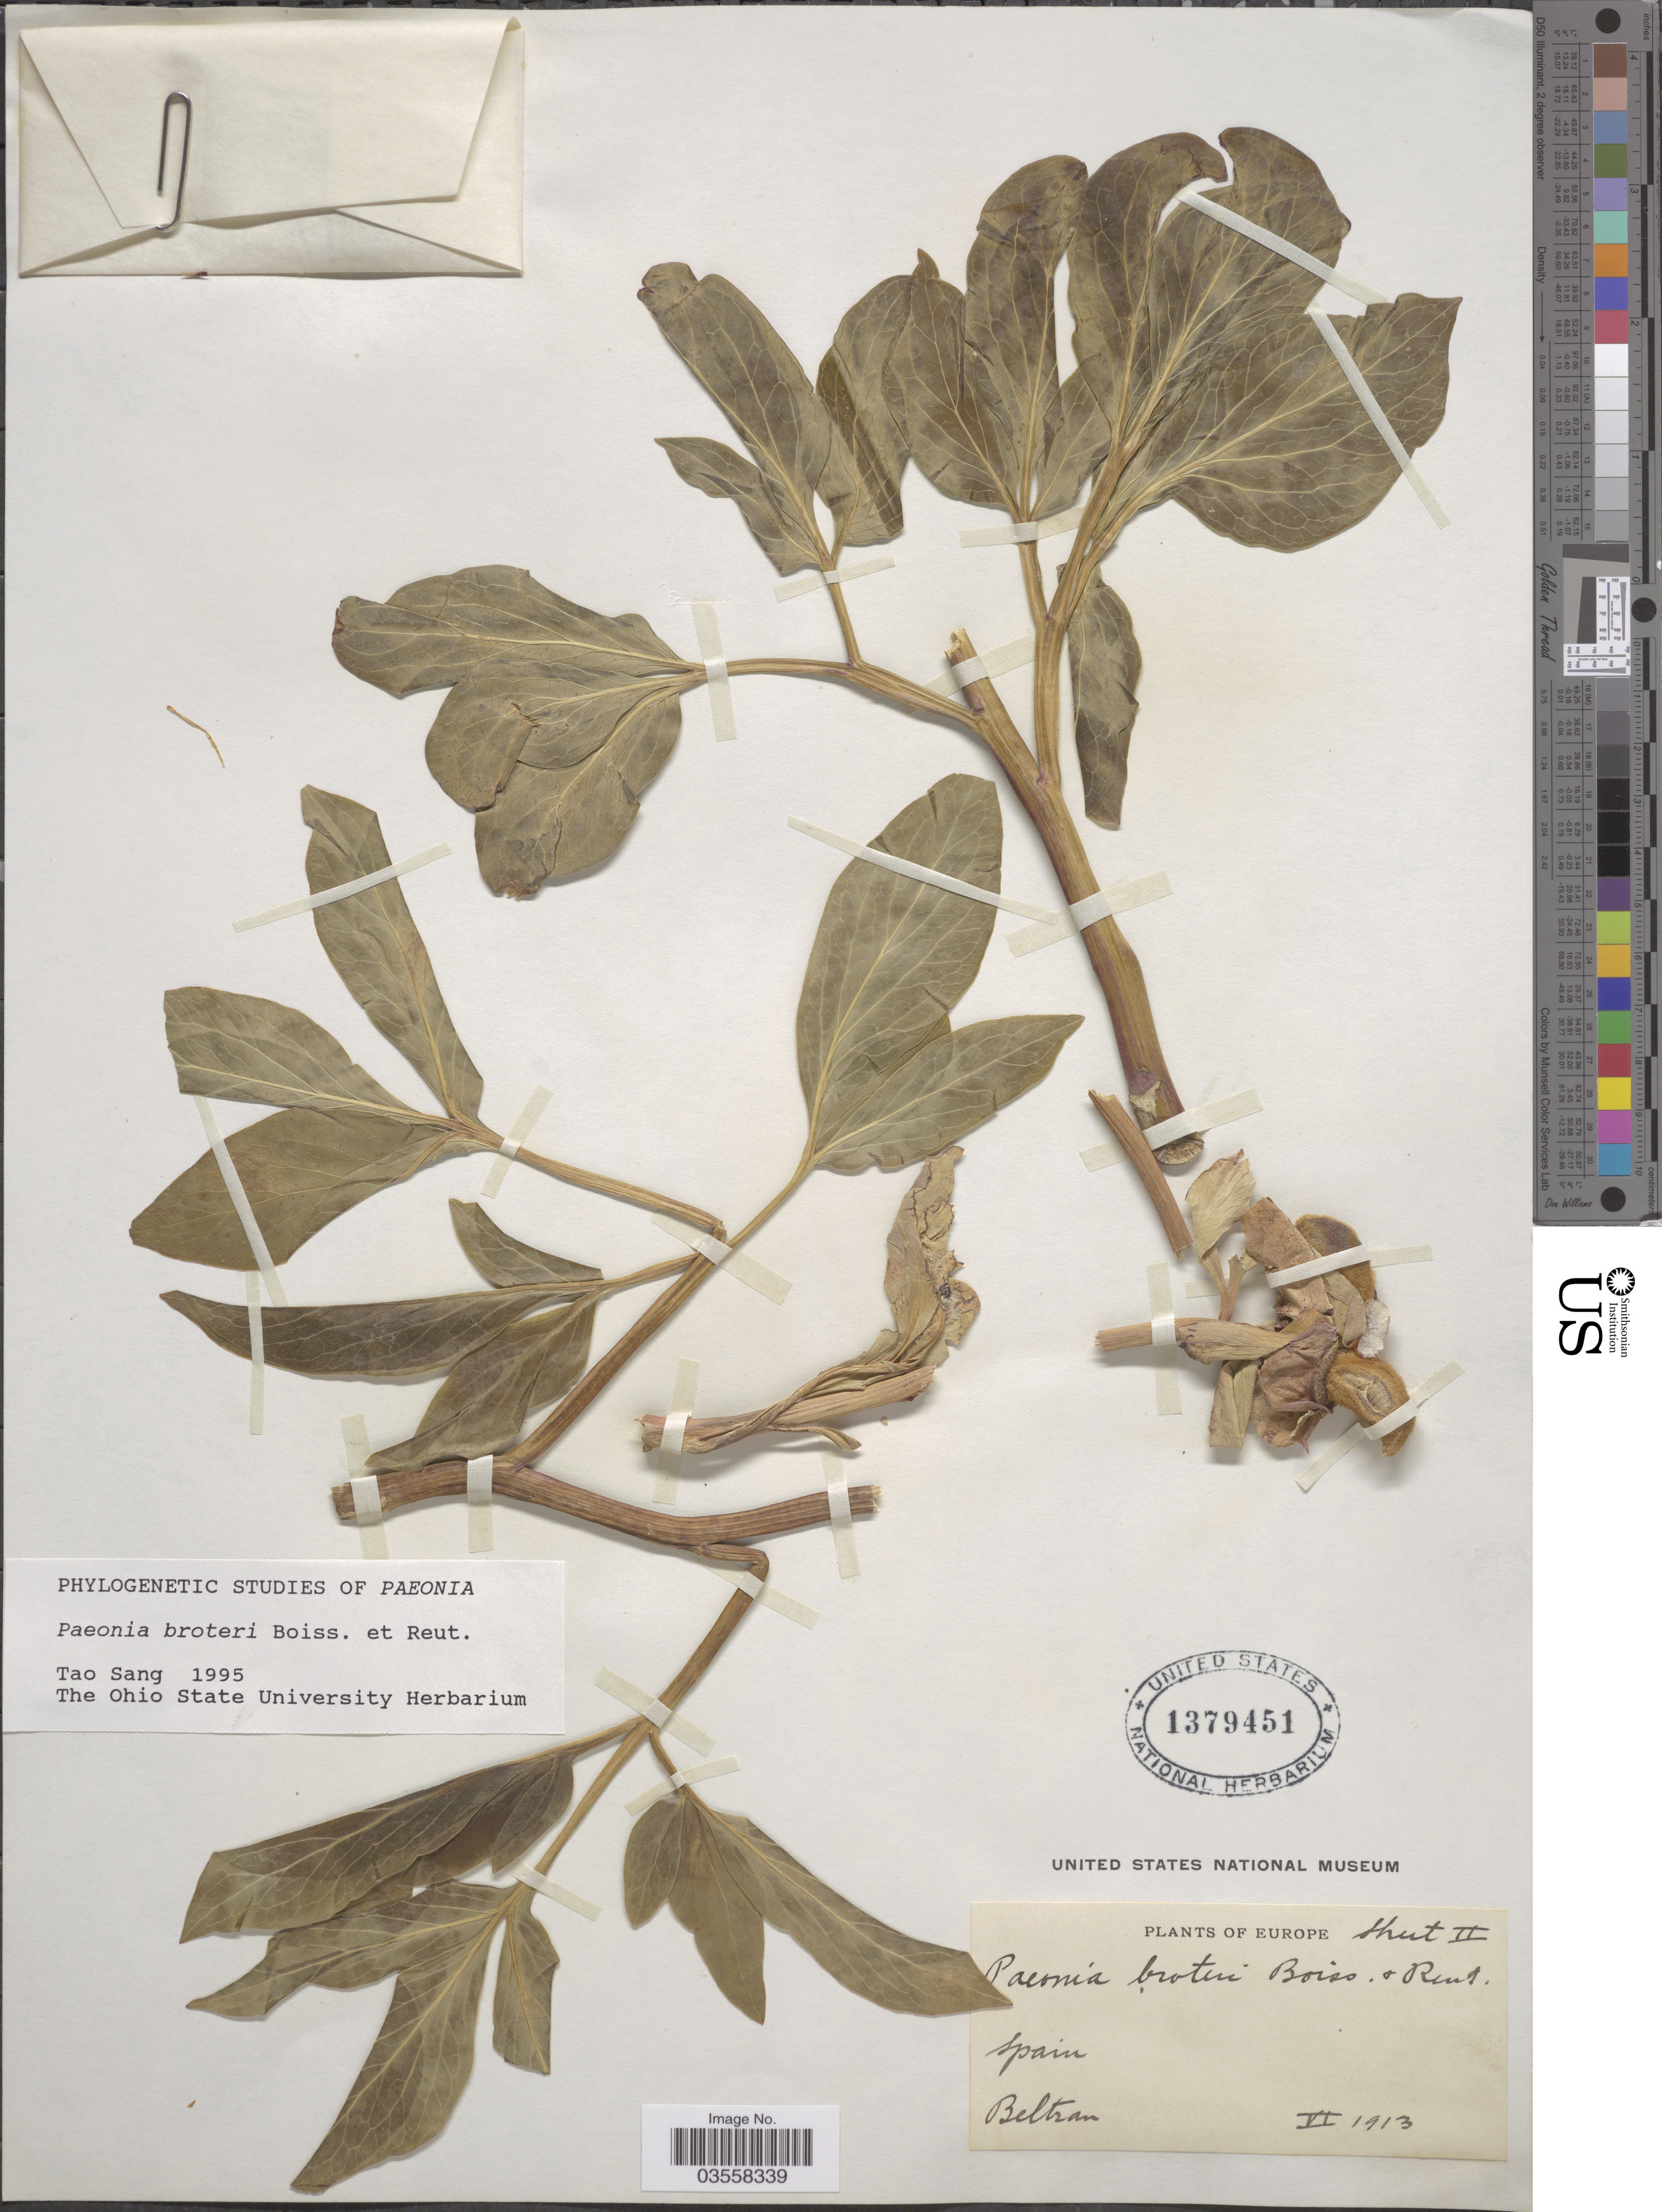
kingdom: Plantae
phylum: Tracheophyta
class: Magnoliopsida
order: Saxifragales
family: Paeoniaceae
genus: Paeonia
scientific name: Paeonia broteri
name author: Boiss. & Reut.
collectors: Beltrán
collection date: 1913-06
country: Spain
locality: Europe.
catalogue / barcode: US 1379451